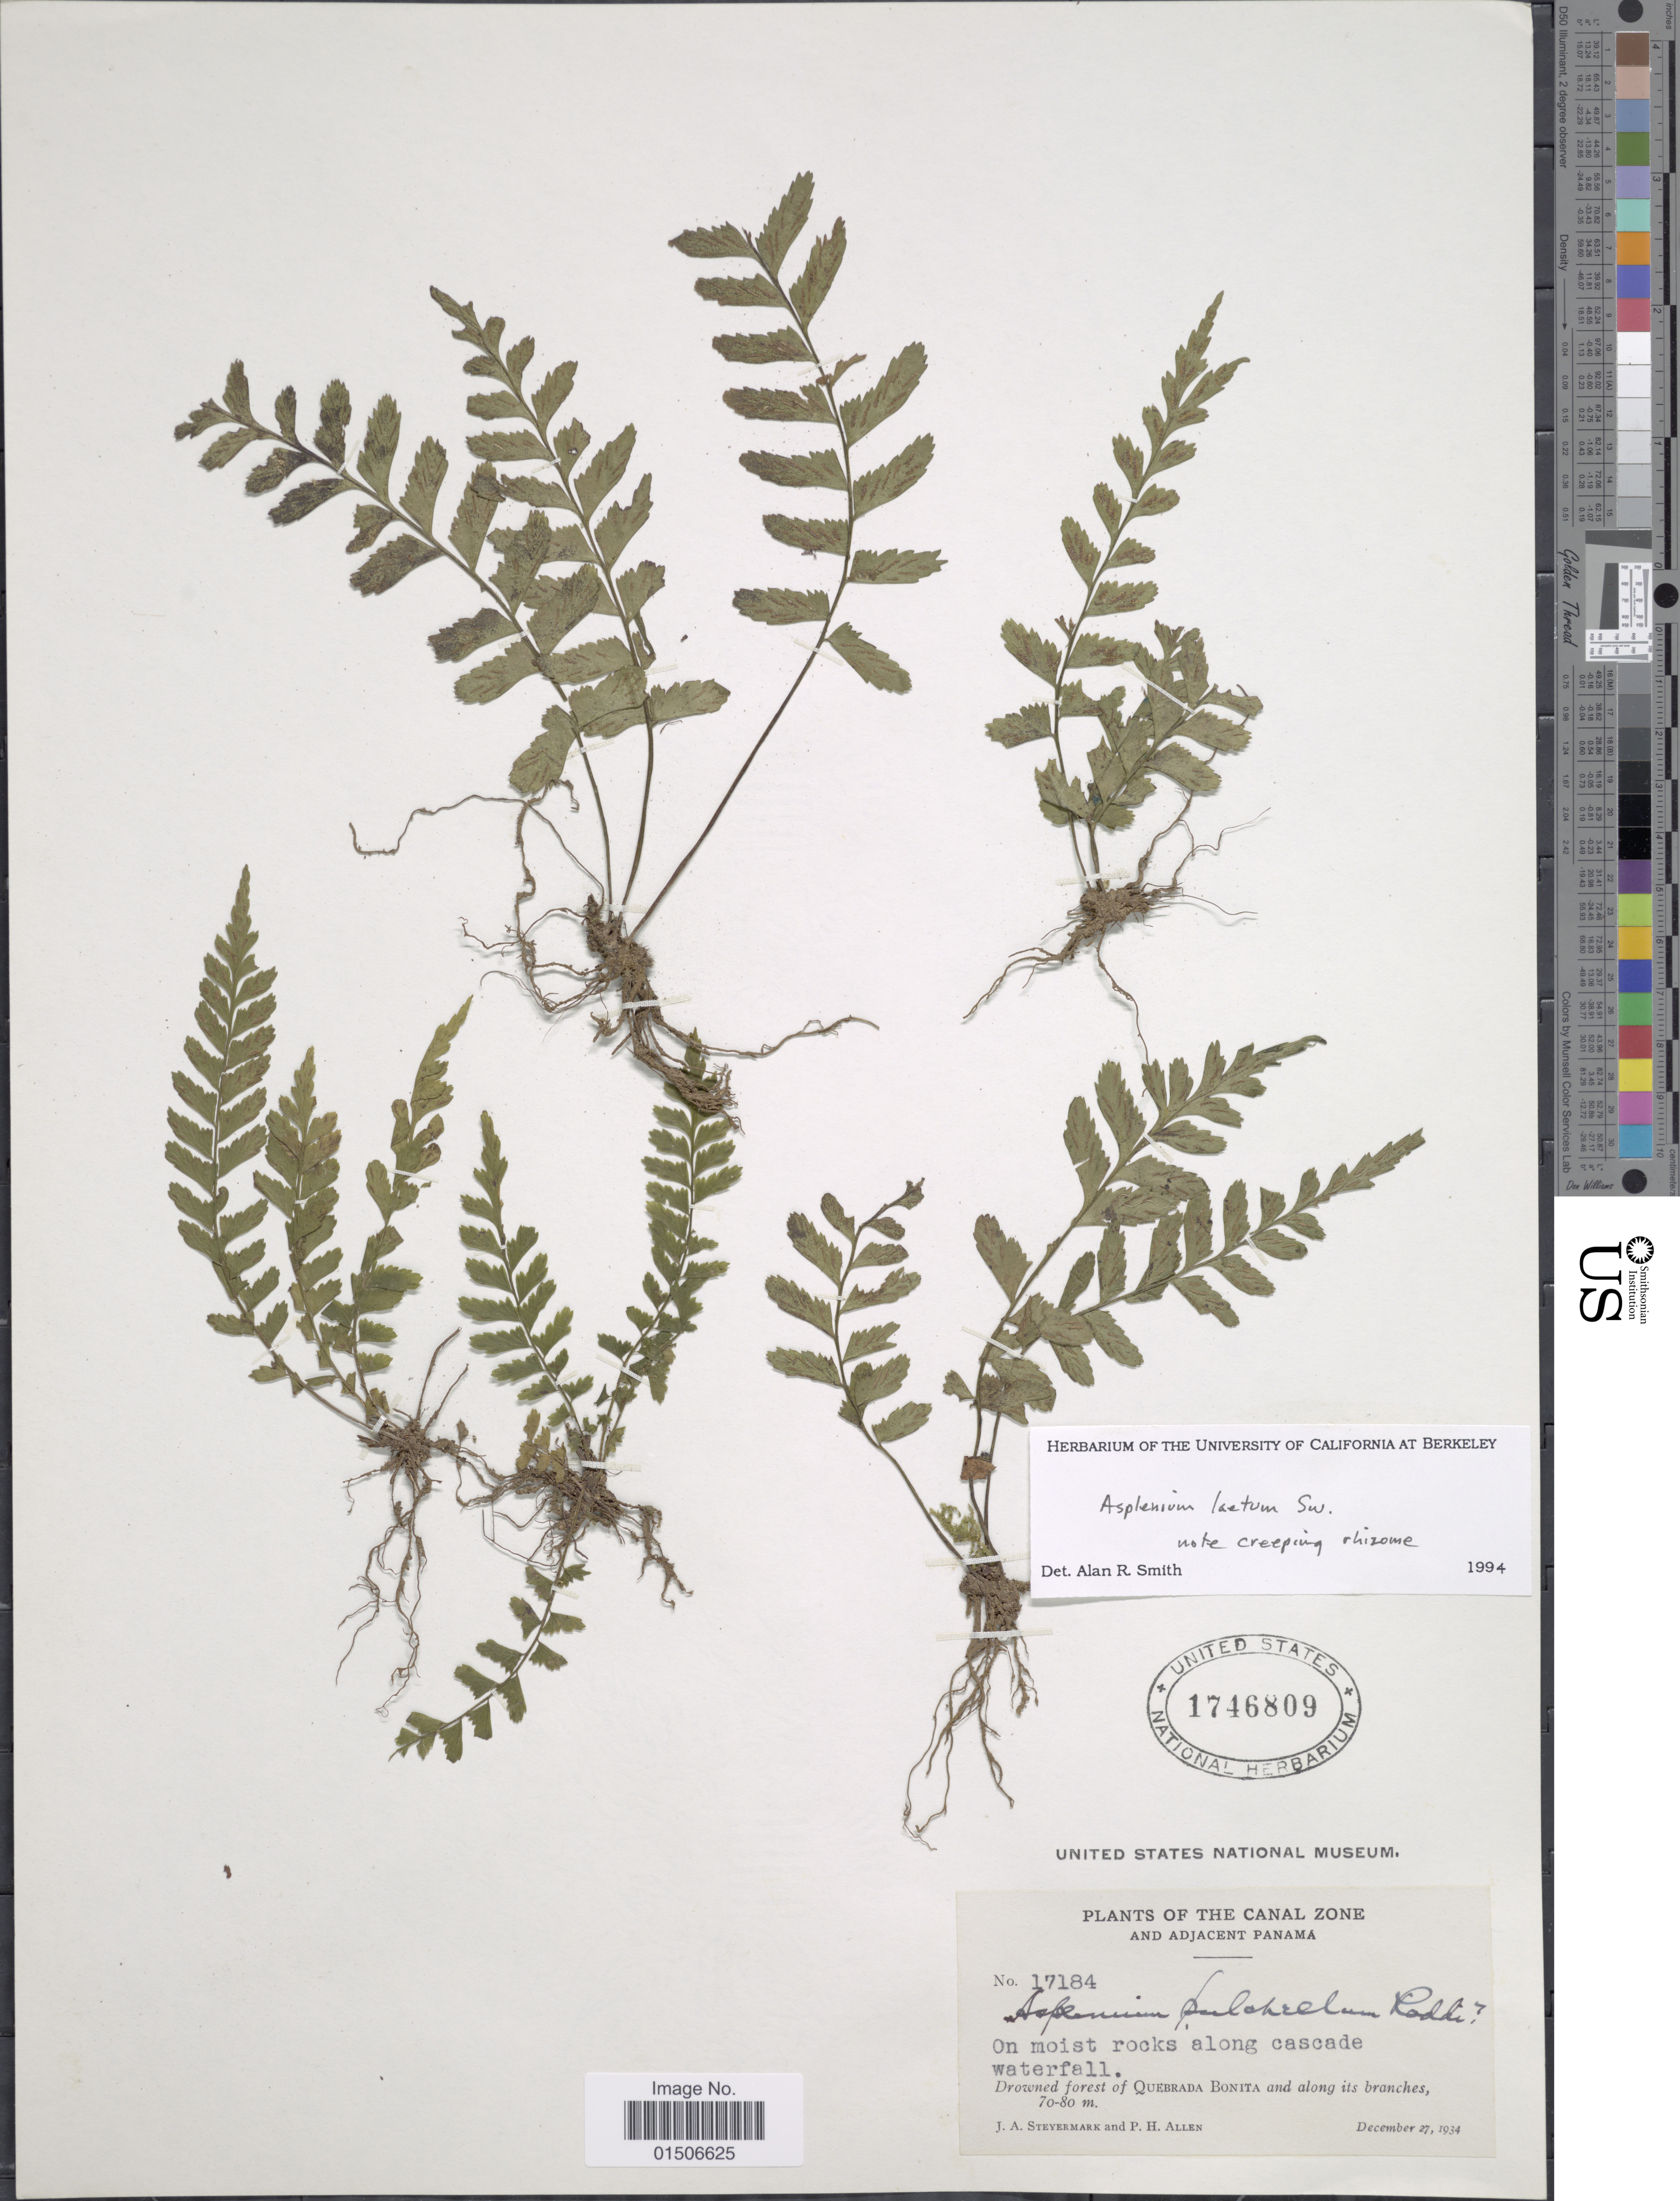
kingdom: Plantae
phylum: Tracheophyta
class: Polypodiopsida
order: Polypodiales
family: Aspleniaceae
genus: Asplenium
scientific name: Asplenium laetum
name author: Sw.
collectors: J. Steyermark & P. H. Allen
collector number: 17184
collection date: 1934-12-27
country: Panama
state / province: Colón / Panamá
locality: The Canal Zone and Adjacent Panama, On moist rocks along cascade waterfall, Drowned forest of Quebrada Bonita and along its branches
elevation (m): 70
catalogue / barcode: US 1746809